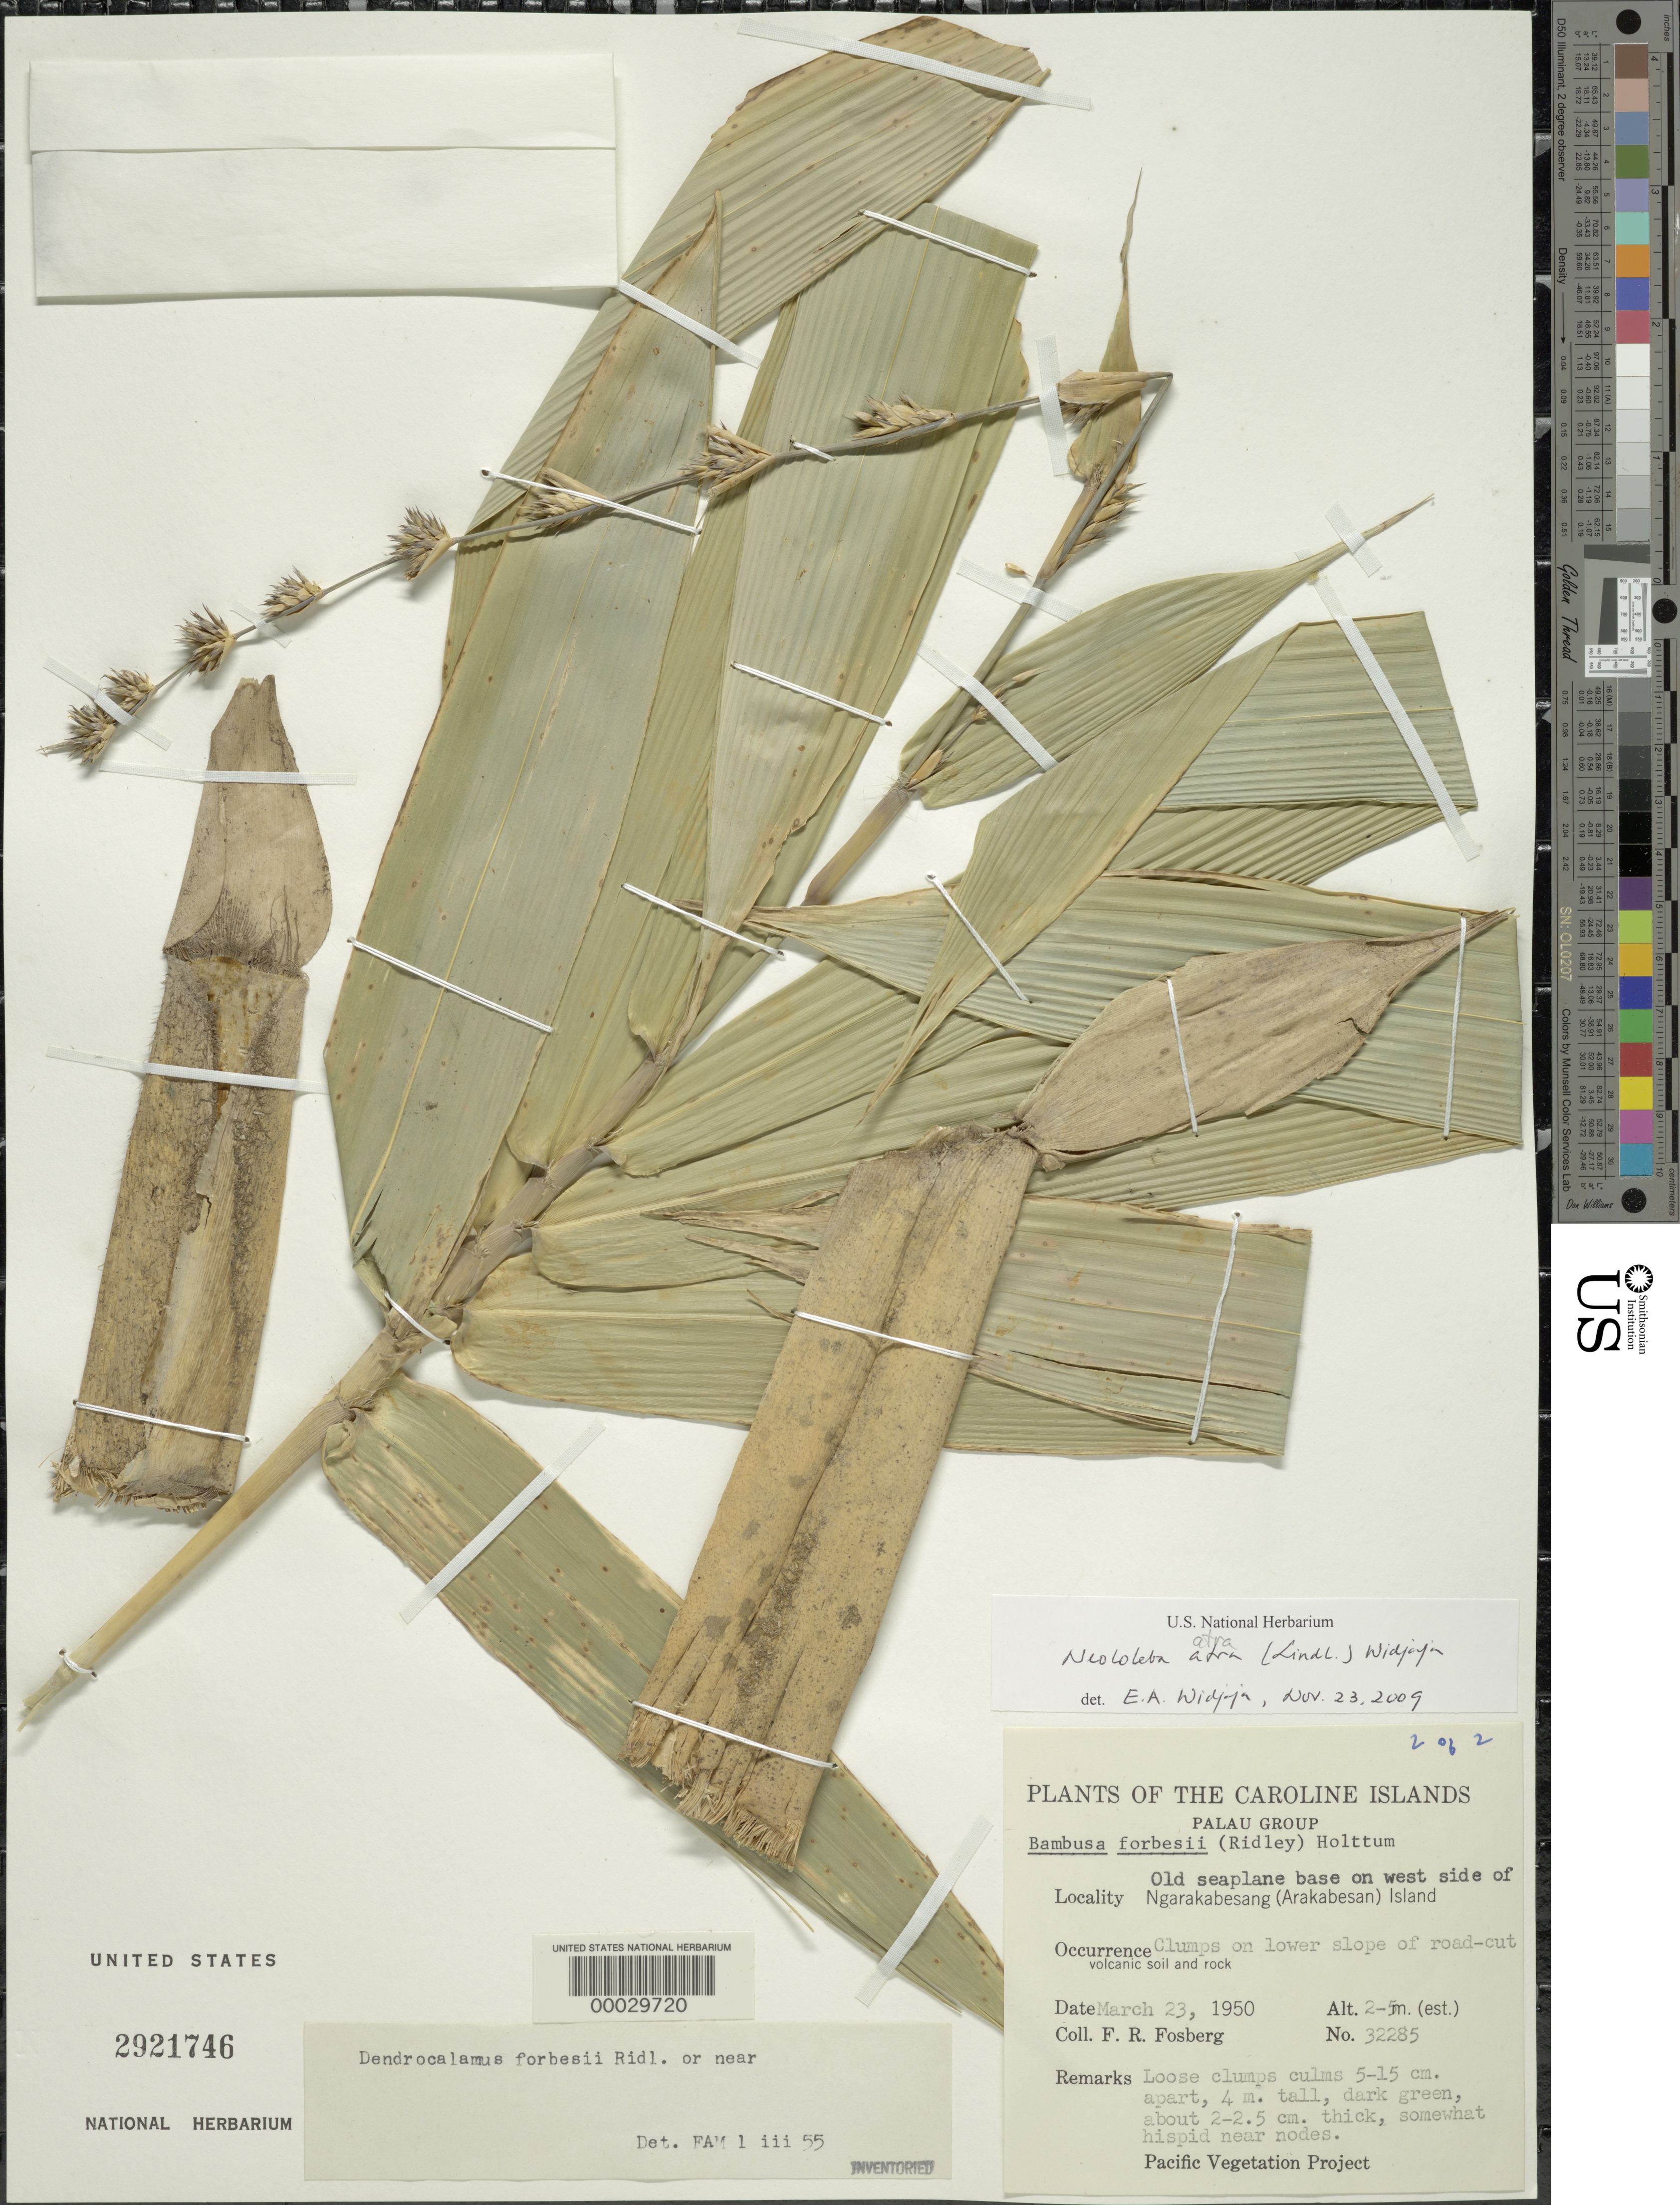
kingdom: Plantae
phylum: Tracheophyta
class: Liliopsida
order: Poales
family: Poaceae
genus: Neololeba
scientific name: Neololeba atra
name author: (Lindl.) Widjaja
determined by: Widjaja, E. A.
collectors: F. R. Fosberg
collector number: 32285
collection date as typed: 23 Mar 1950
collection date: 1950-03-23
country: Palau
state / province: Koror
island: Ngerekebesang [Arakabesan]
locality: (Arakabesan I.) , Old seaplane base on W side of Island.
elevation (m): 2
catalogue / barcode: US 2921746